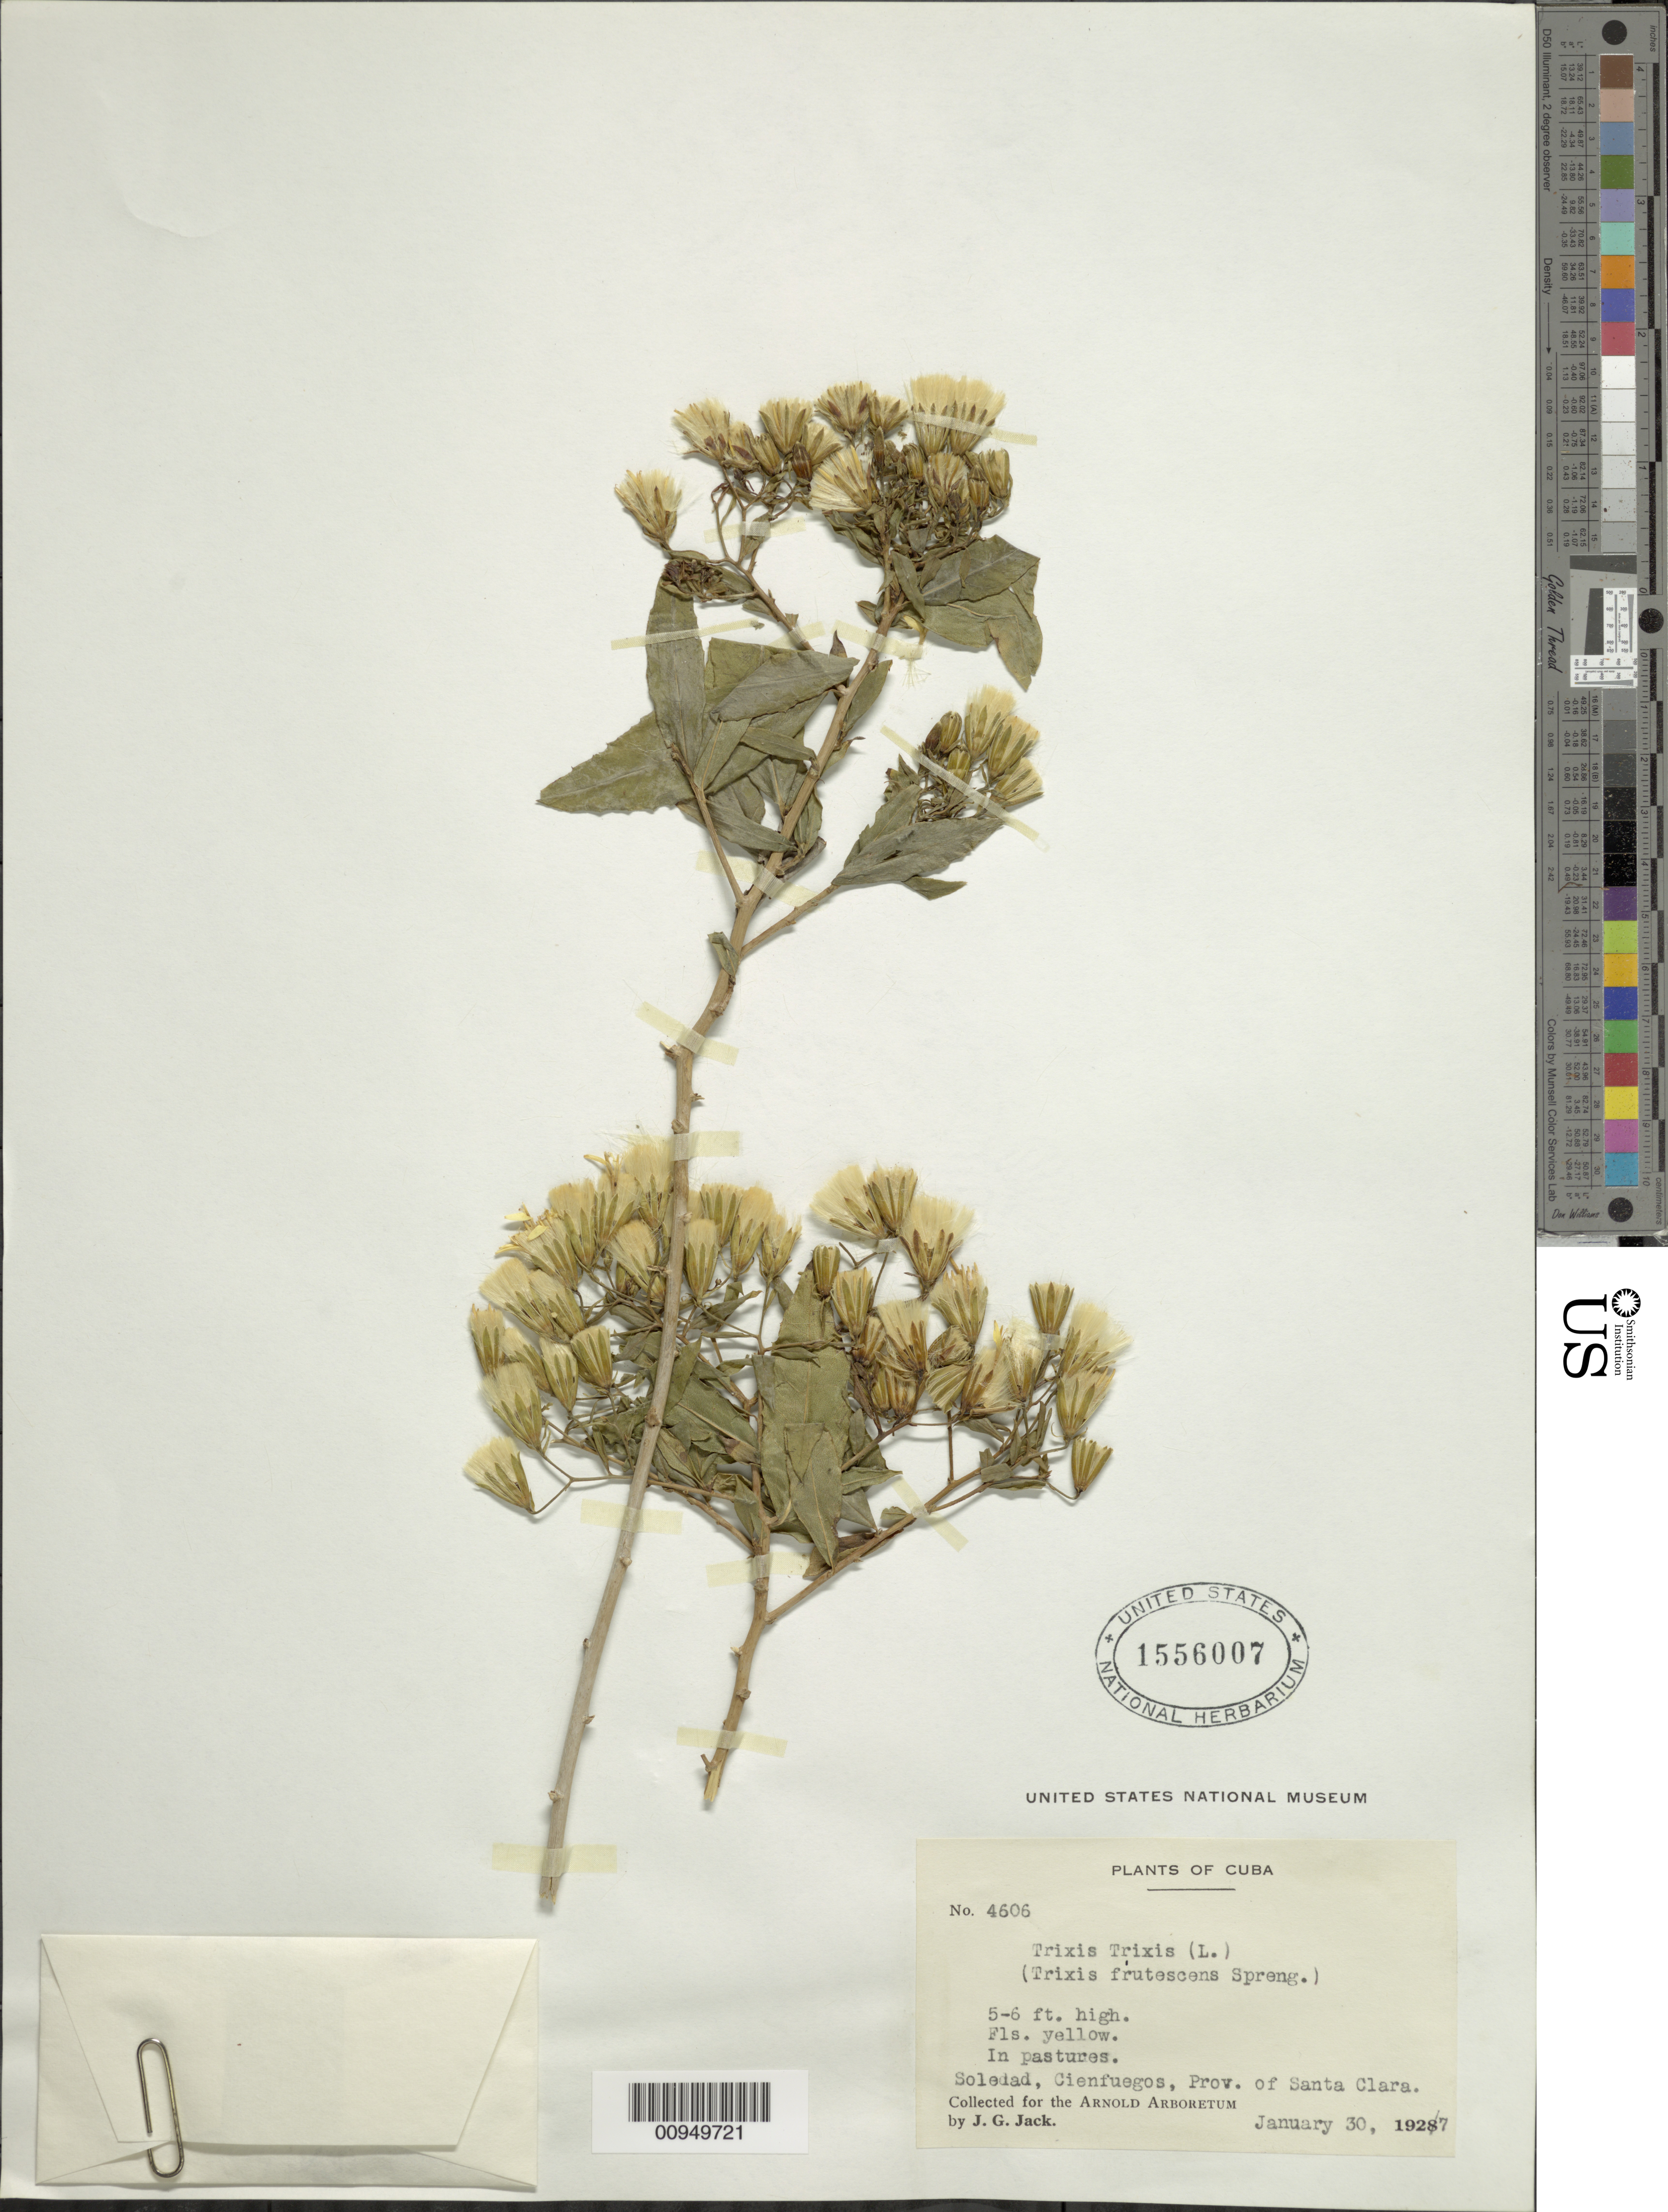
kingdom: Plantae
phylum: Tracheophyta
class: Magnoliopsida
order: Asterales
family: Asteraceae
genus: Trixis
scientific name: Trixis inula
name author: Crantz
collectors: J. G. Jack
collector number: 4606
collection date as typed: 30 Jan 1927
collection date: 1927-01-30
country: Cuba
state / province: Cienfuegos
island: Cuba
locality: Soledad, Cienfuegos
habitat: In pastures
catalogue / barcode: US 1556007